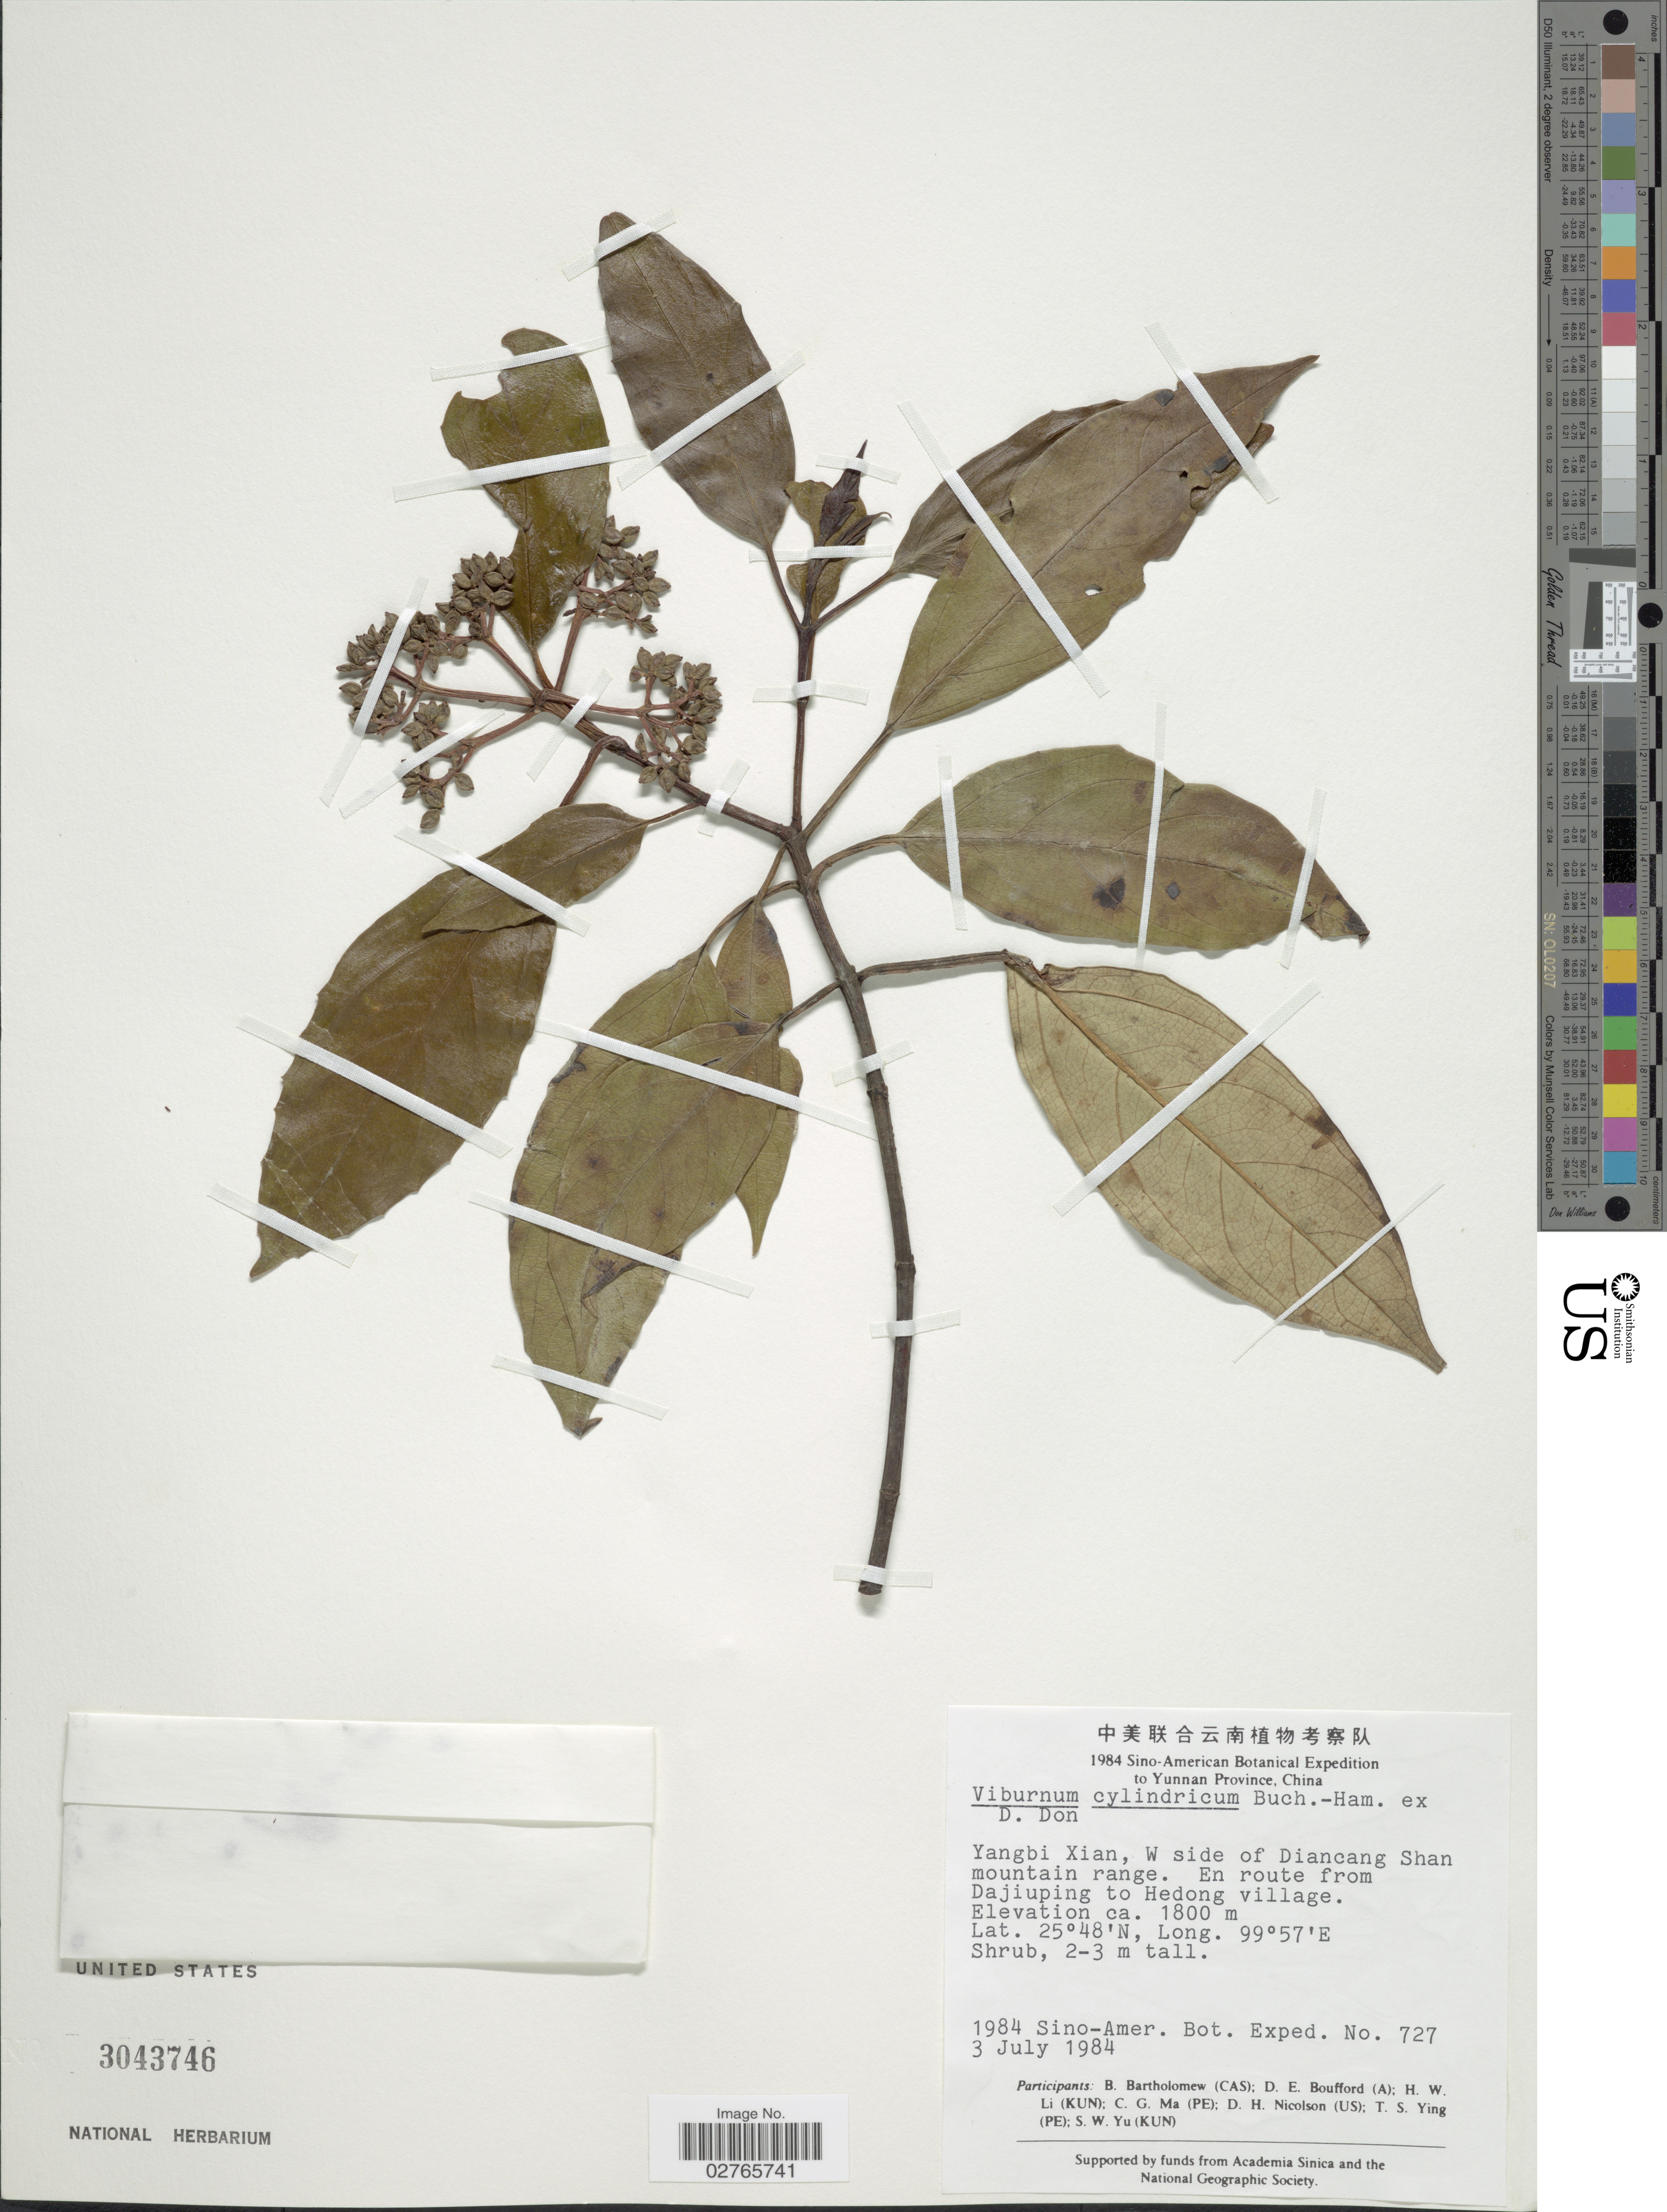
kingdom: Plantae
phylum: Tracheophyta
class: Magnoliopsida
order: Dipsacales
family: Viburnaceae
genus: Viburnum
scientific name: Viburnum cylindricum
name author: Buch.-Ham.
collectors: Sino-Amer. Bot. Exped. 1984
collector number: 727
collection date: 1984-07-03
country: China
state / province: Yunnan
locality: Yunnan Province. Yangbi Xian, W side of Diancang Shan mountain range. En route from Dajiuping to Hedong village.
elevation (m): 1800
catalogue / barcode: US 3043746